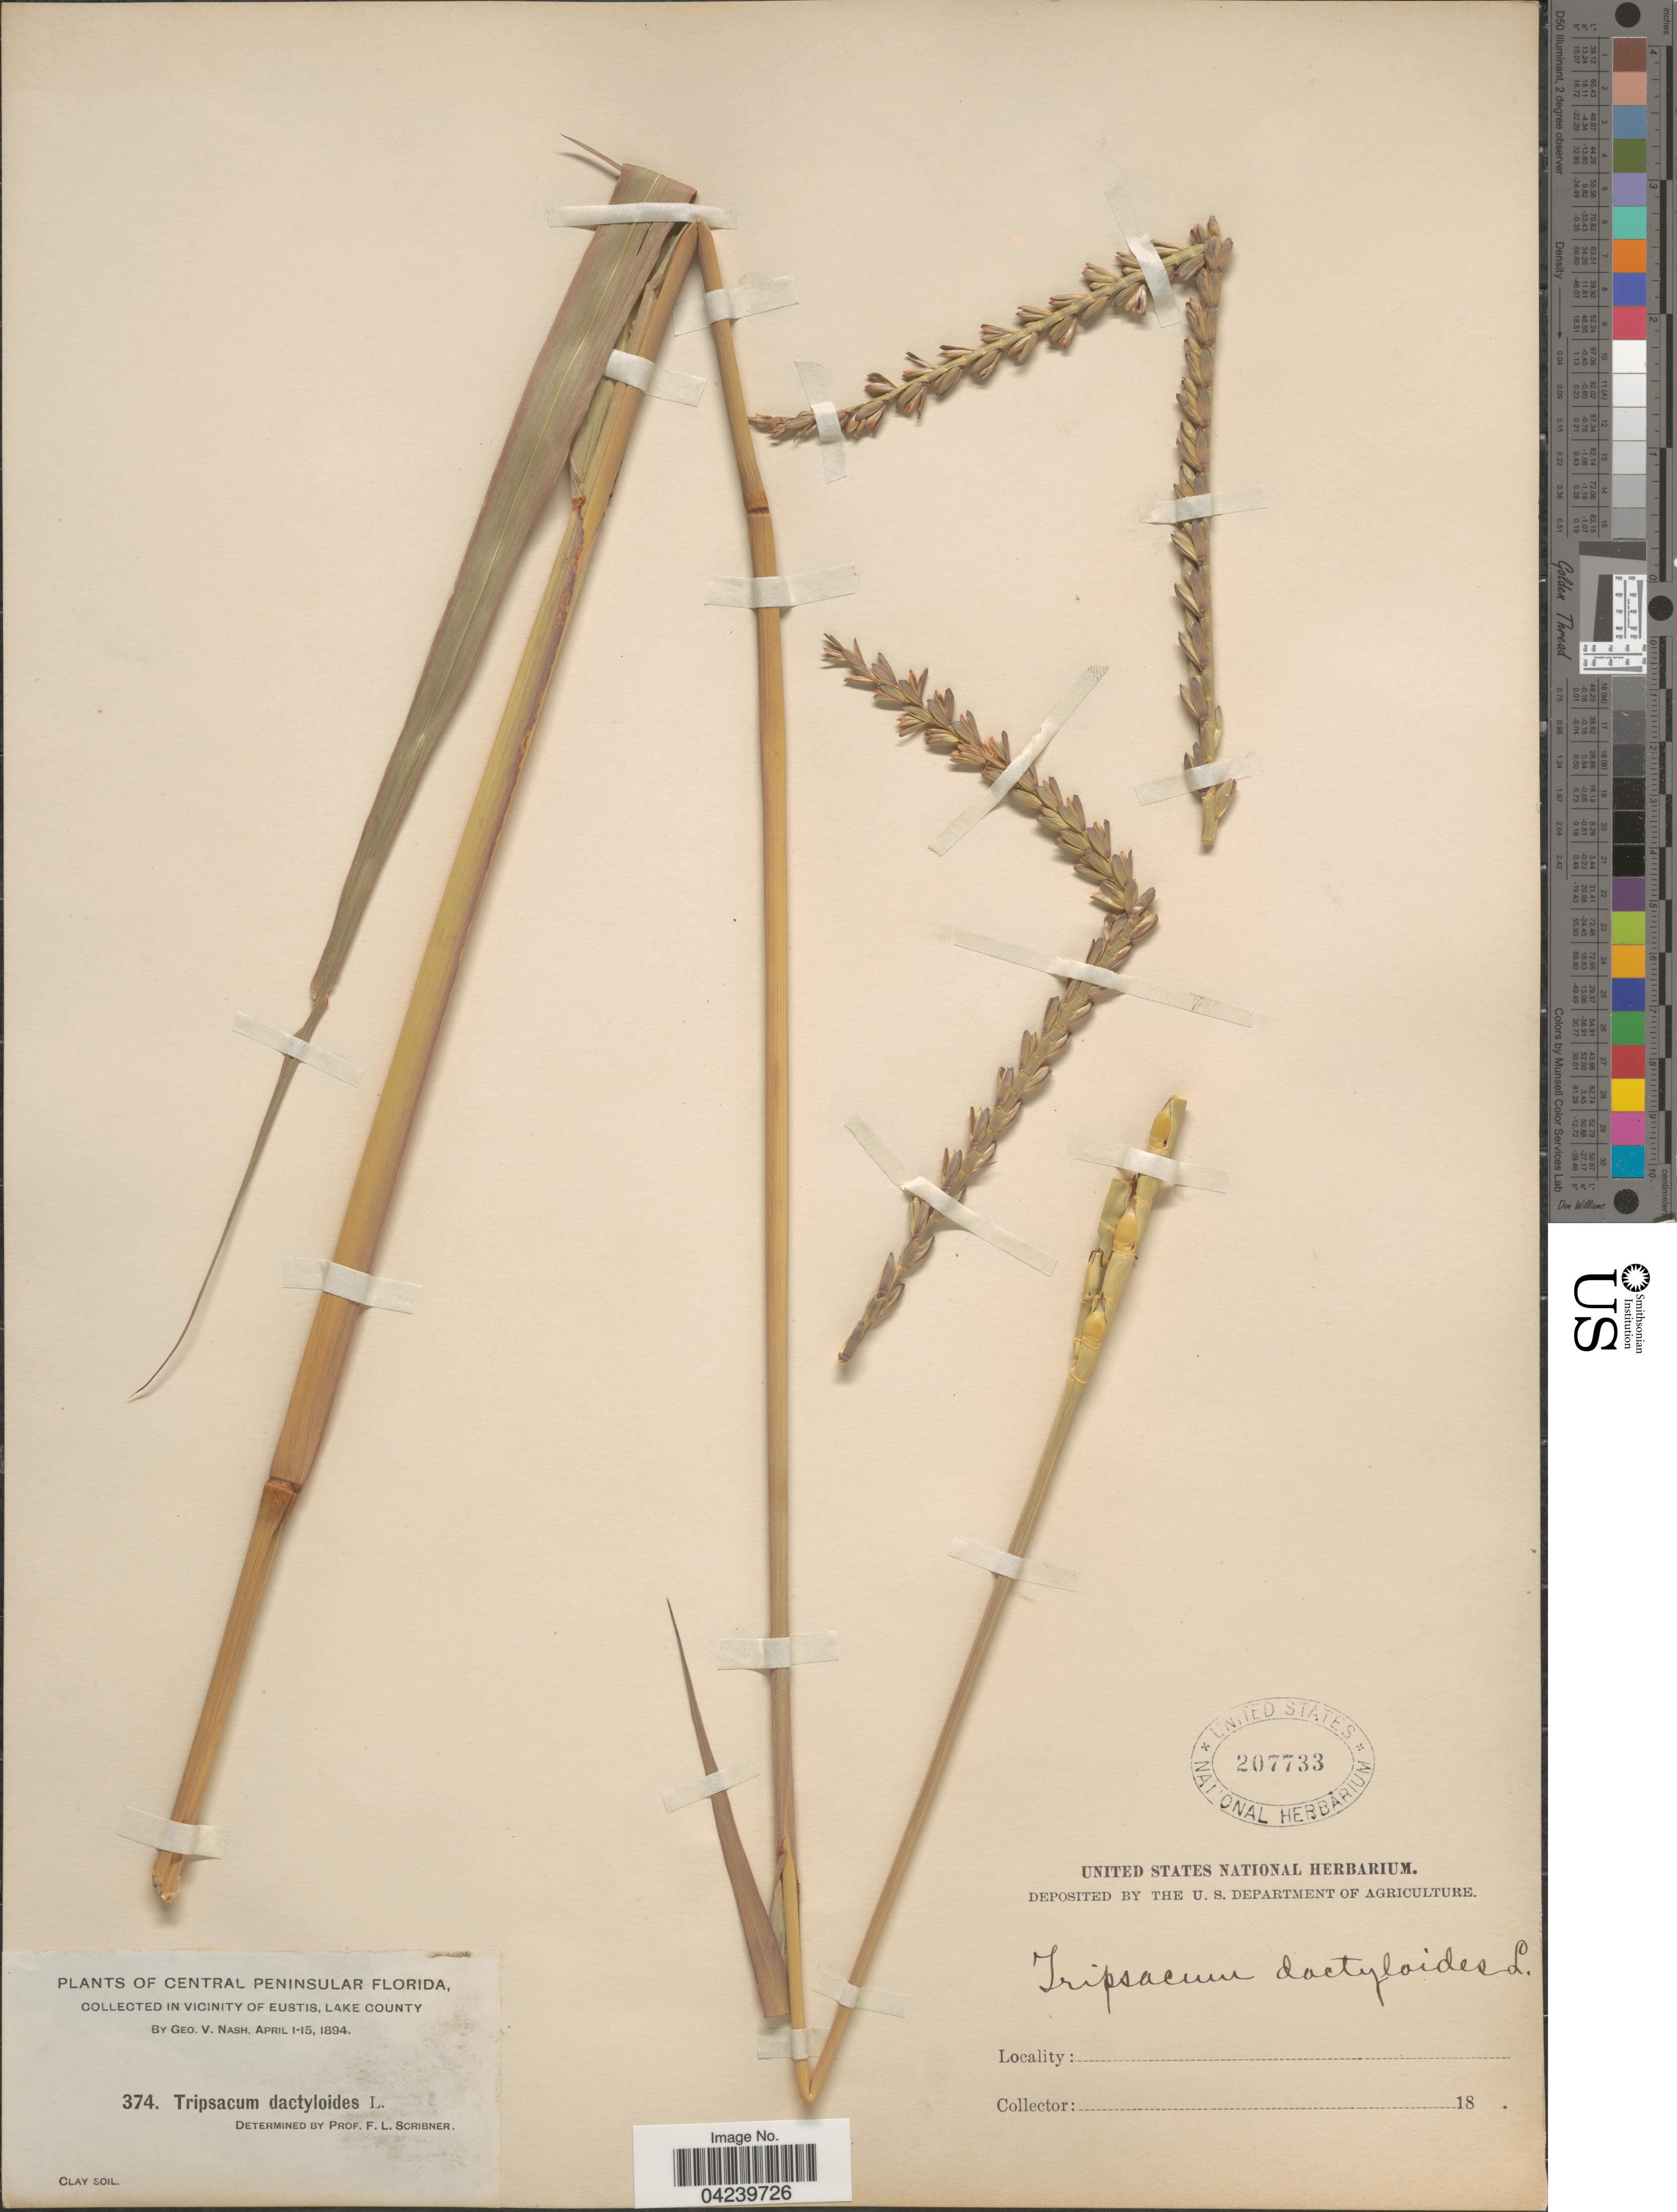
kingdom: Plantae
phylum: Tracheophyta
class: Liliopsida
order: Poales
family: Poaceae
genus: Tripsacum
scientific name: Tripsacum dactyloides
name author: (L.) L.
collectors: G. V. Nash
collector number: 374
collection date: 1894-04-01/1894-04-15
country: United States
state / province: Florida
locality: Central Peninsular Florida. In Vicinity Of Eustis, Lake County.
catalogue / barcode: US 207733